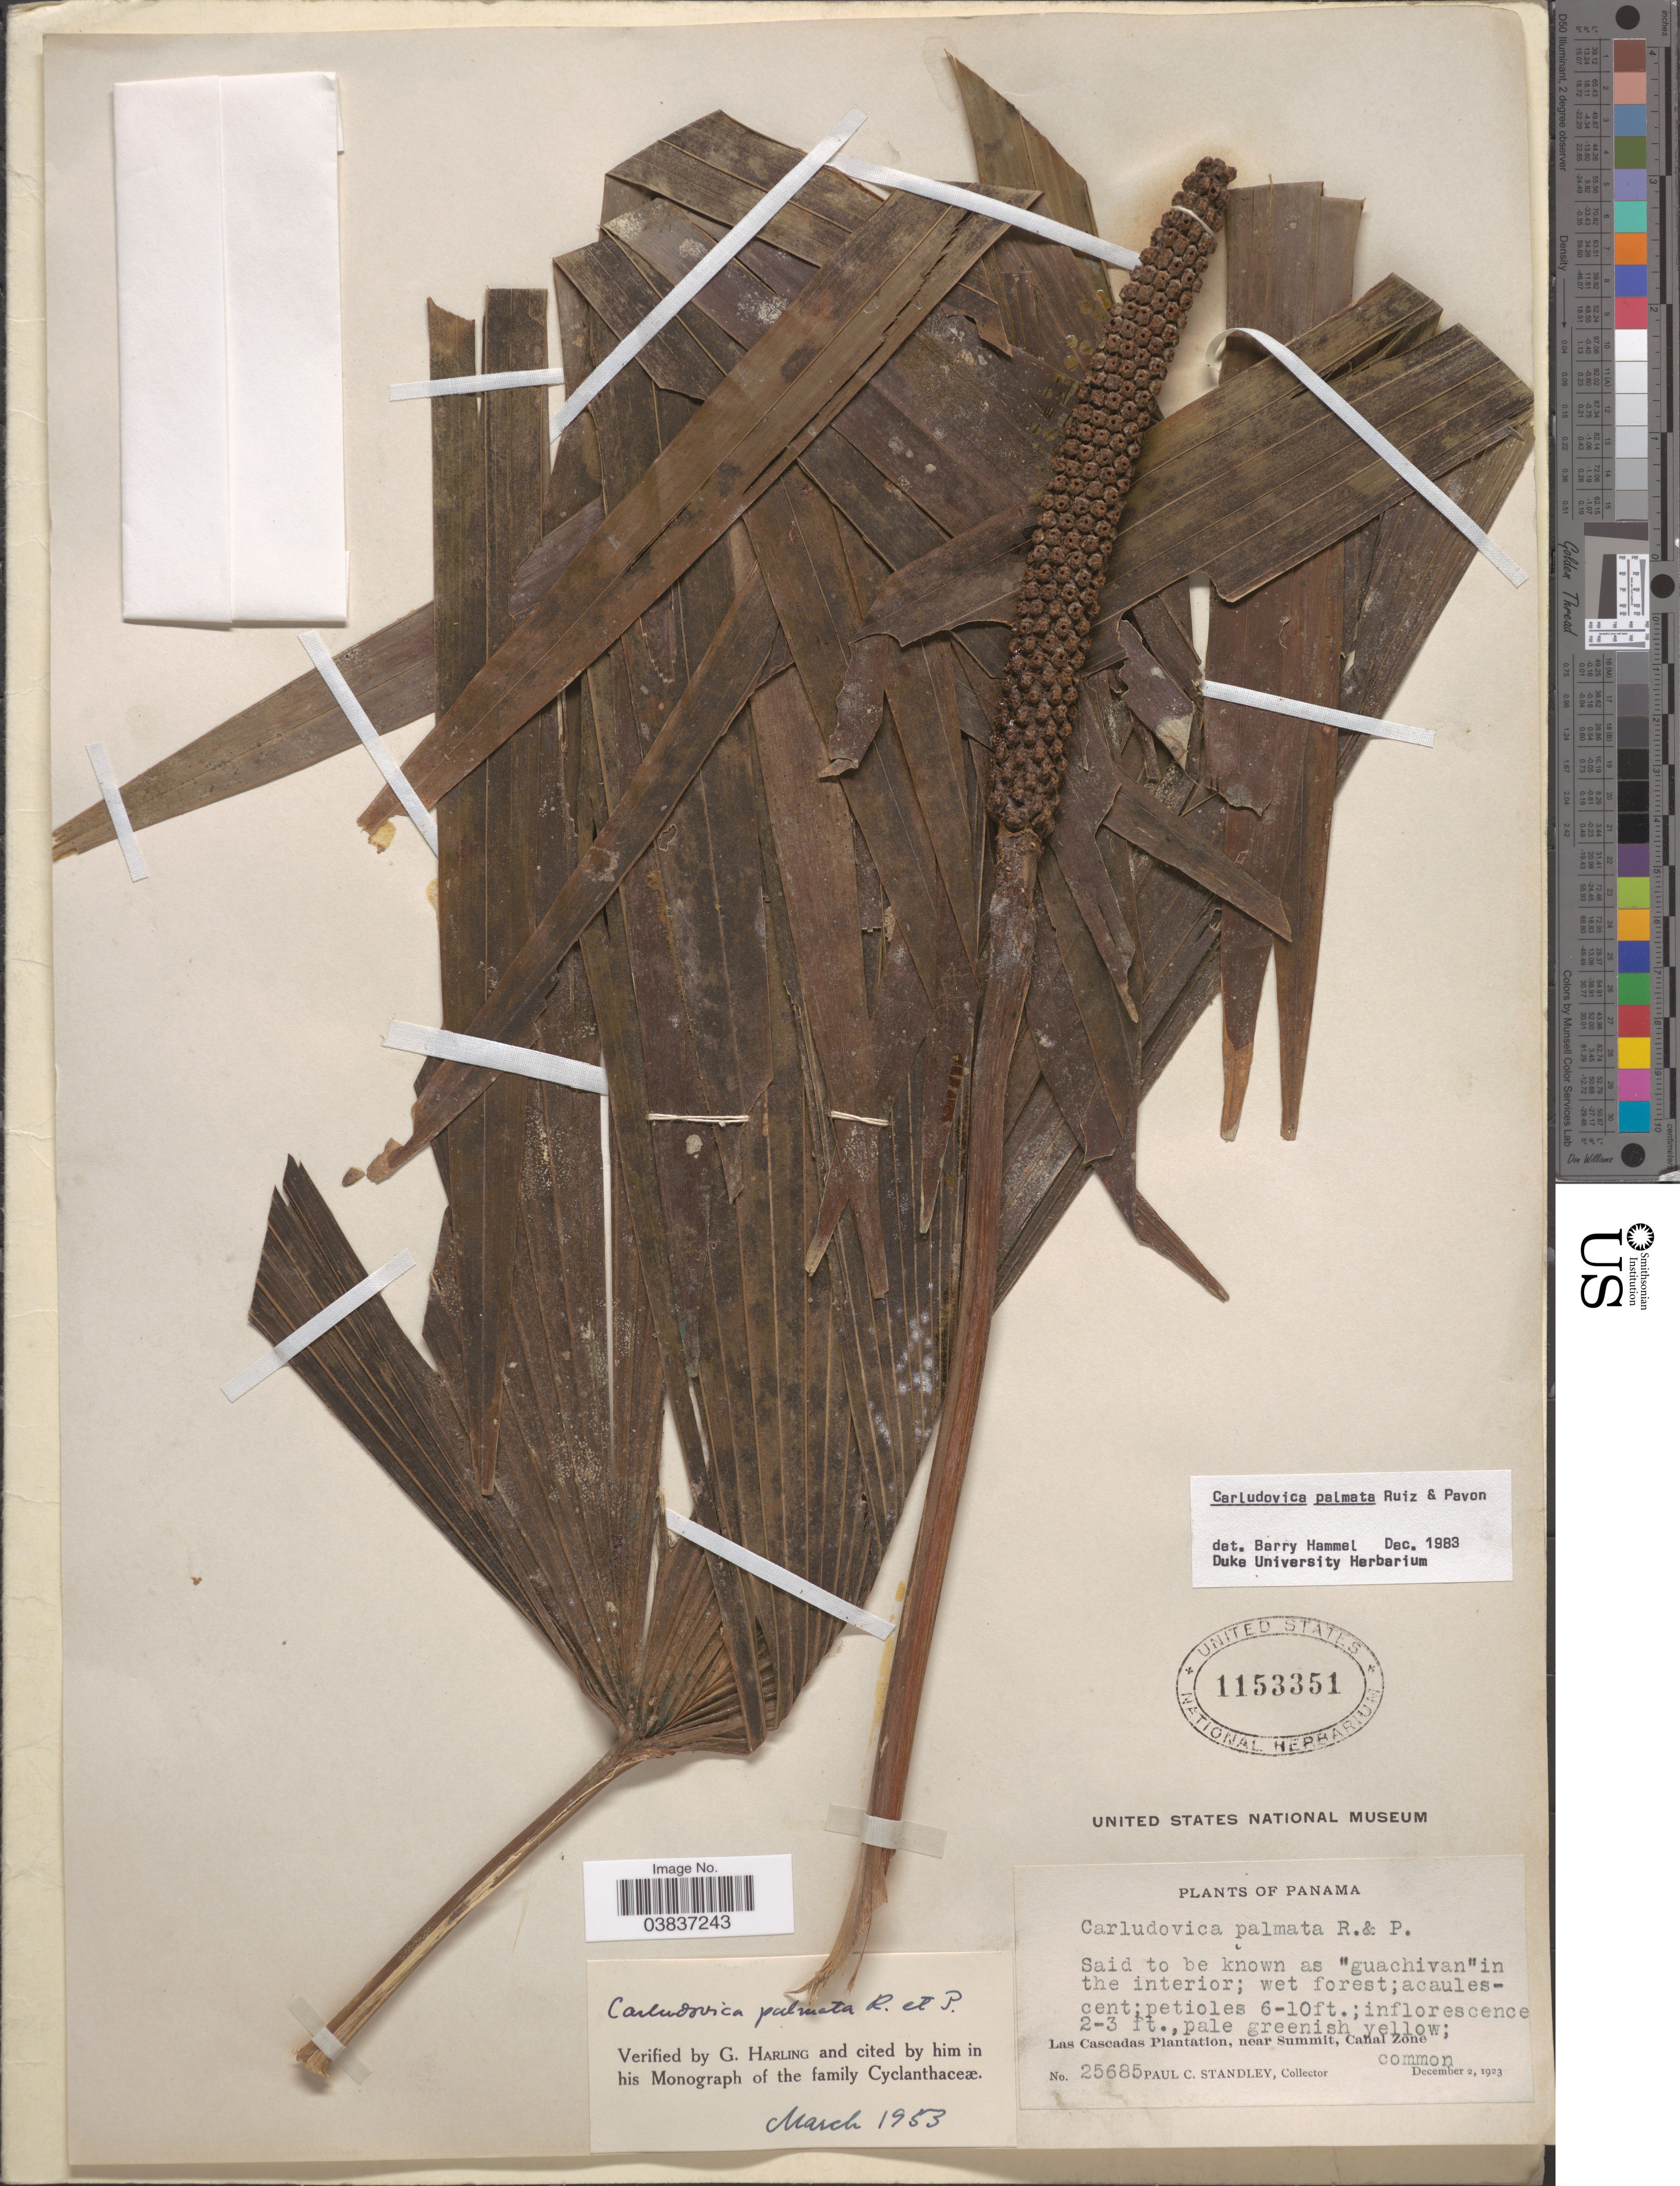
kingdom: Plantae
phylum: Tracheophyta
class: Liliopsida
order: Pandanales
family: Cyclanthaceae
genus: Carludovica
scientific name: Carludovica palmata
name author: Ruiz & Pav.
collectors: P. C. Standley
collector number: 25685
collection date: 1923-12-02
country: Panama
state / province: Colón / Panamá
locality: Las Cascadas Plantation, near Summit, Canal Zone.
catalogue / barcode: US 1153351